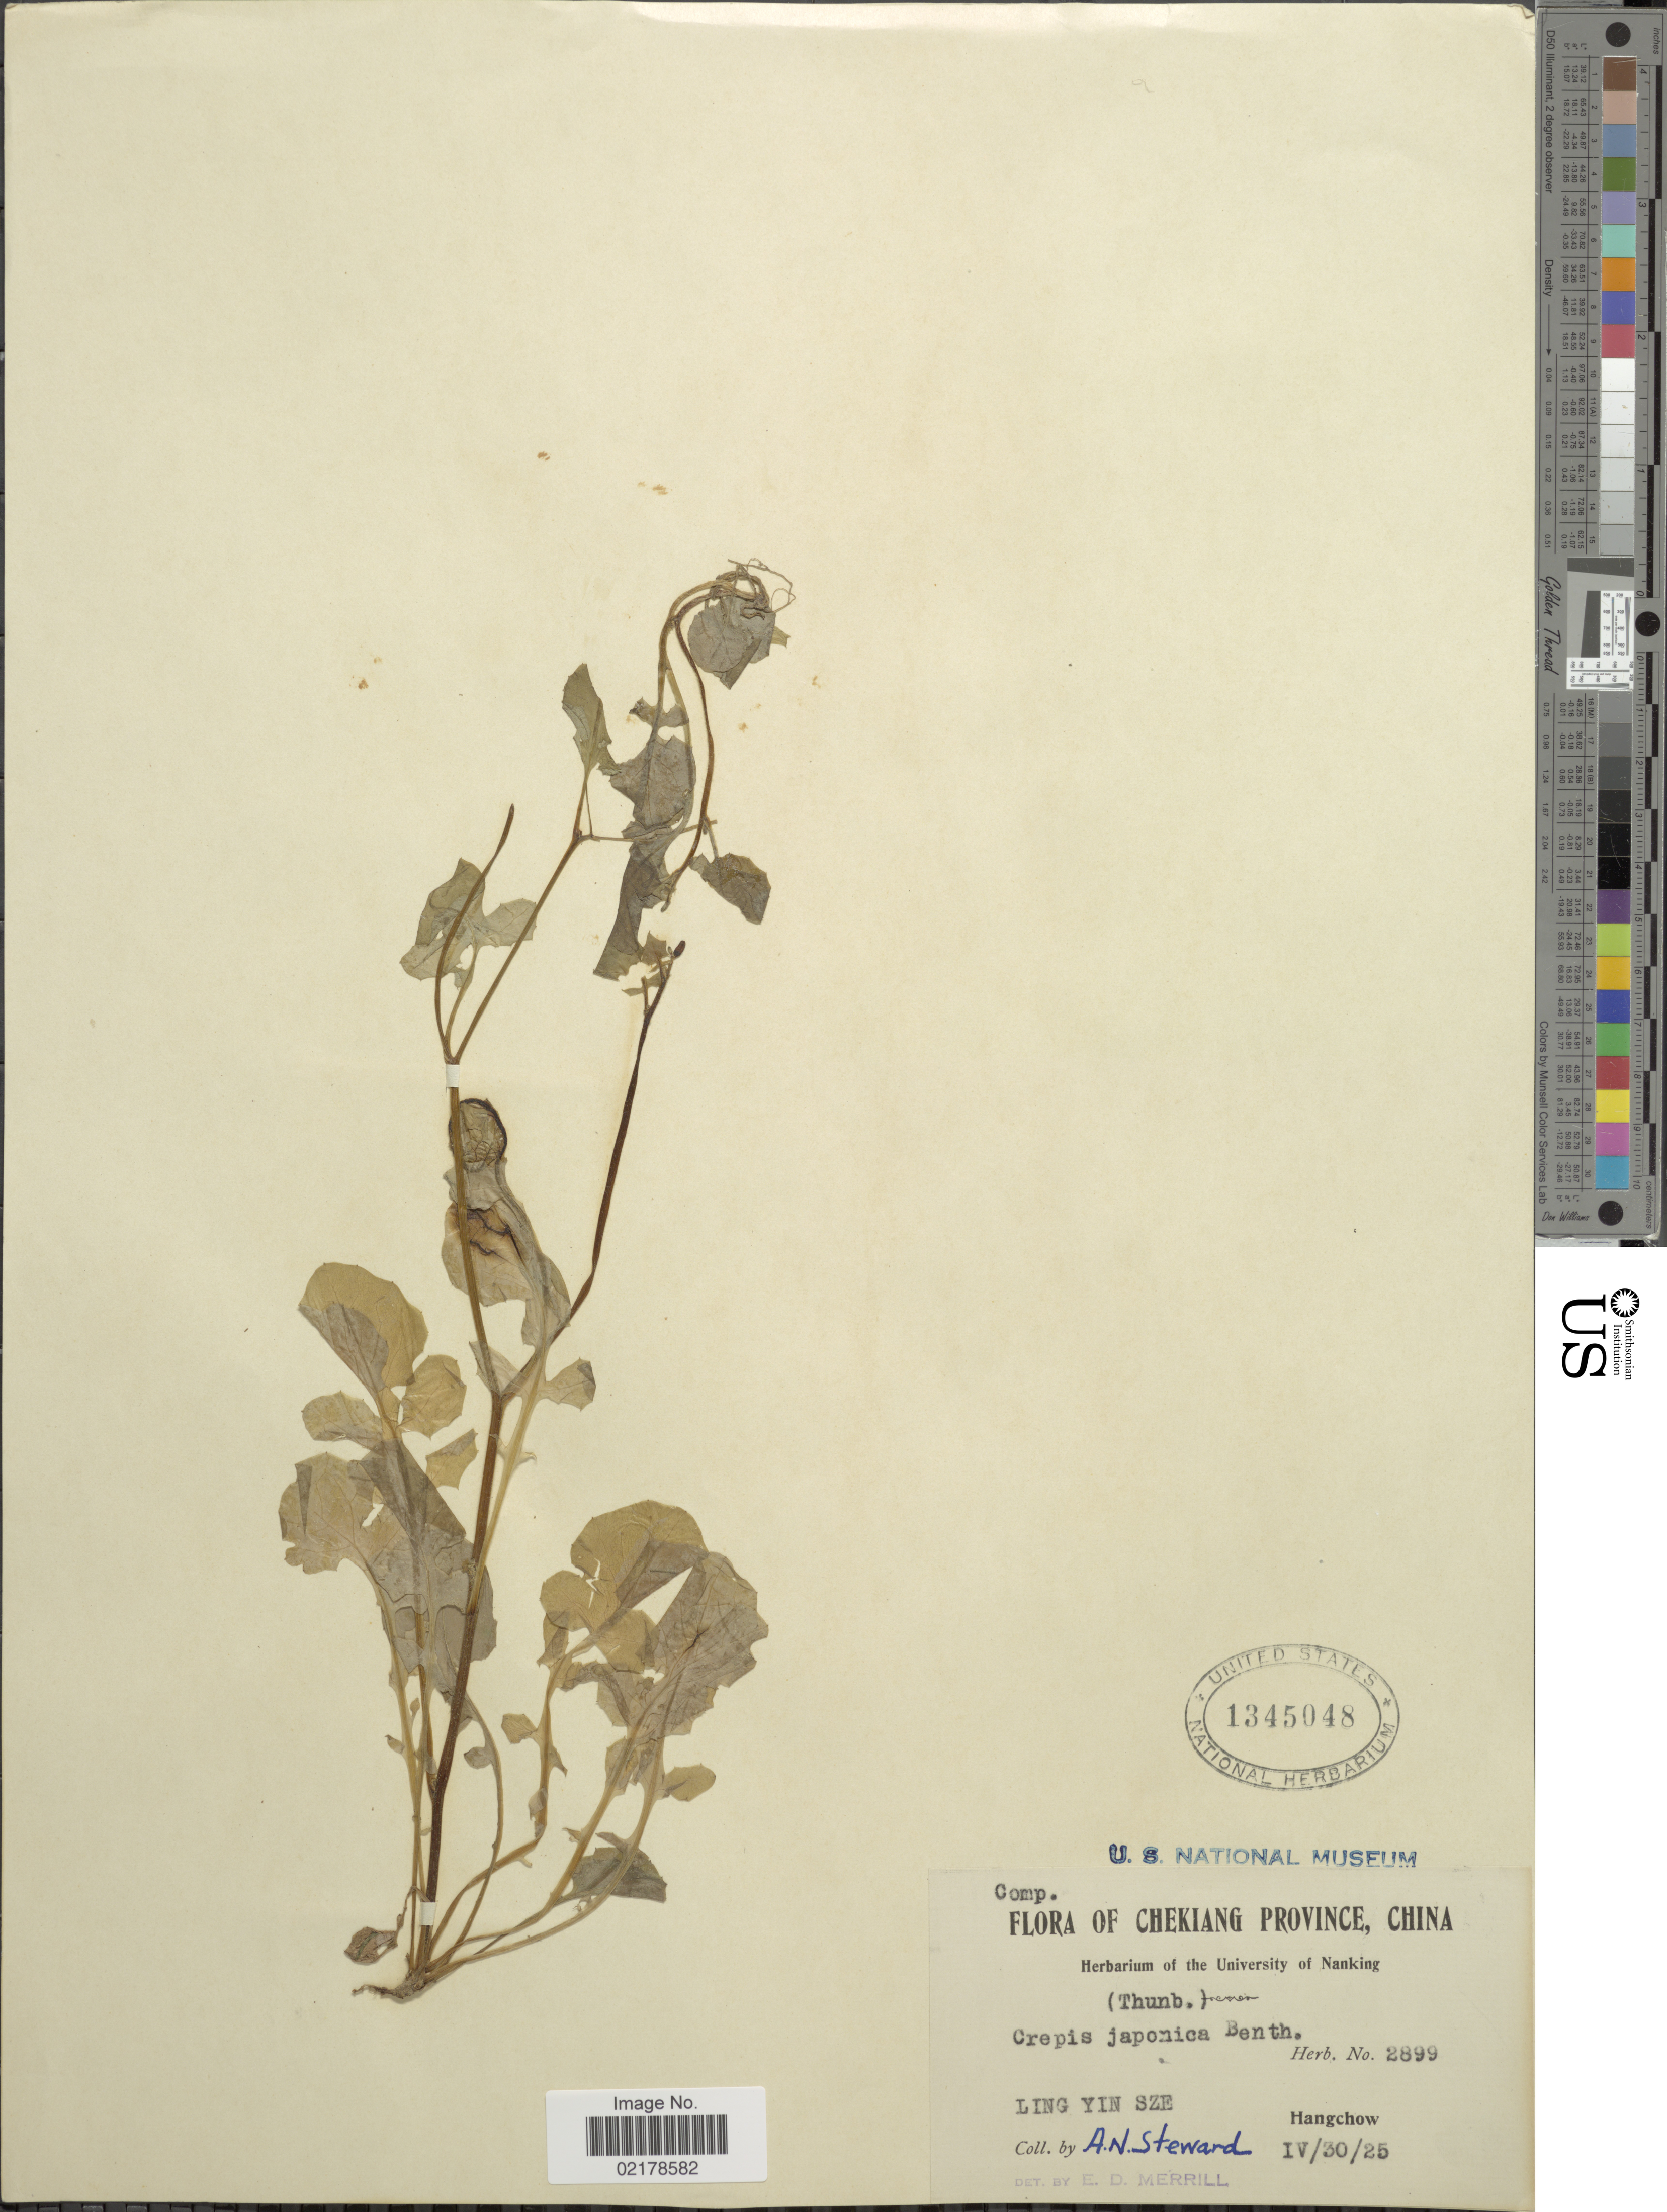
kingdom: Plantae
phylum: Tracheophyta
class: Magnoliopsida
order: Asterales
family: Asteraceae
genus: Youngia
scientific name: Youngia japonica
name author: (L.) DC.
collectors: A. N. Steward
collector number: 2899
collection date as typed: Transcribed d/m/y: 30/4/25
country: China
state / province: Zhejiang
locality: Chekiang Province, Ling Yin Sze, Hangchow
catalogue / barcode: US 1345048